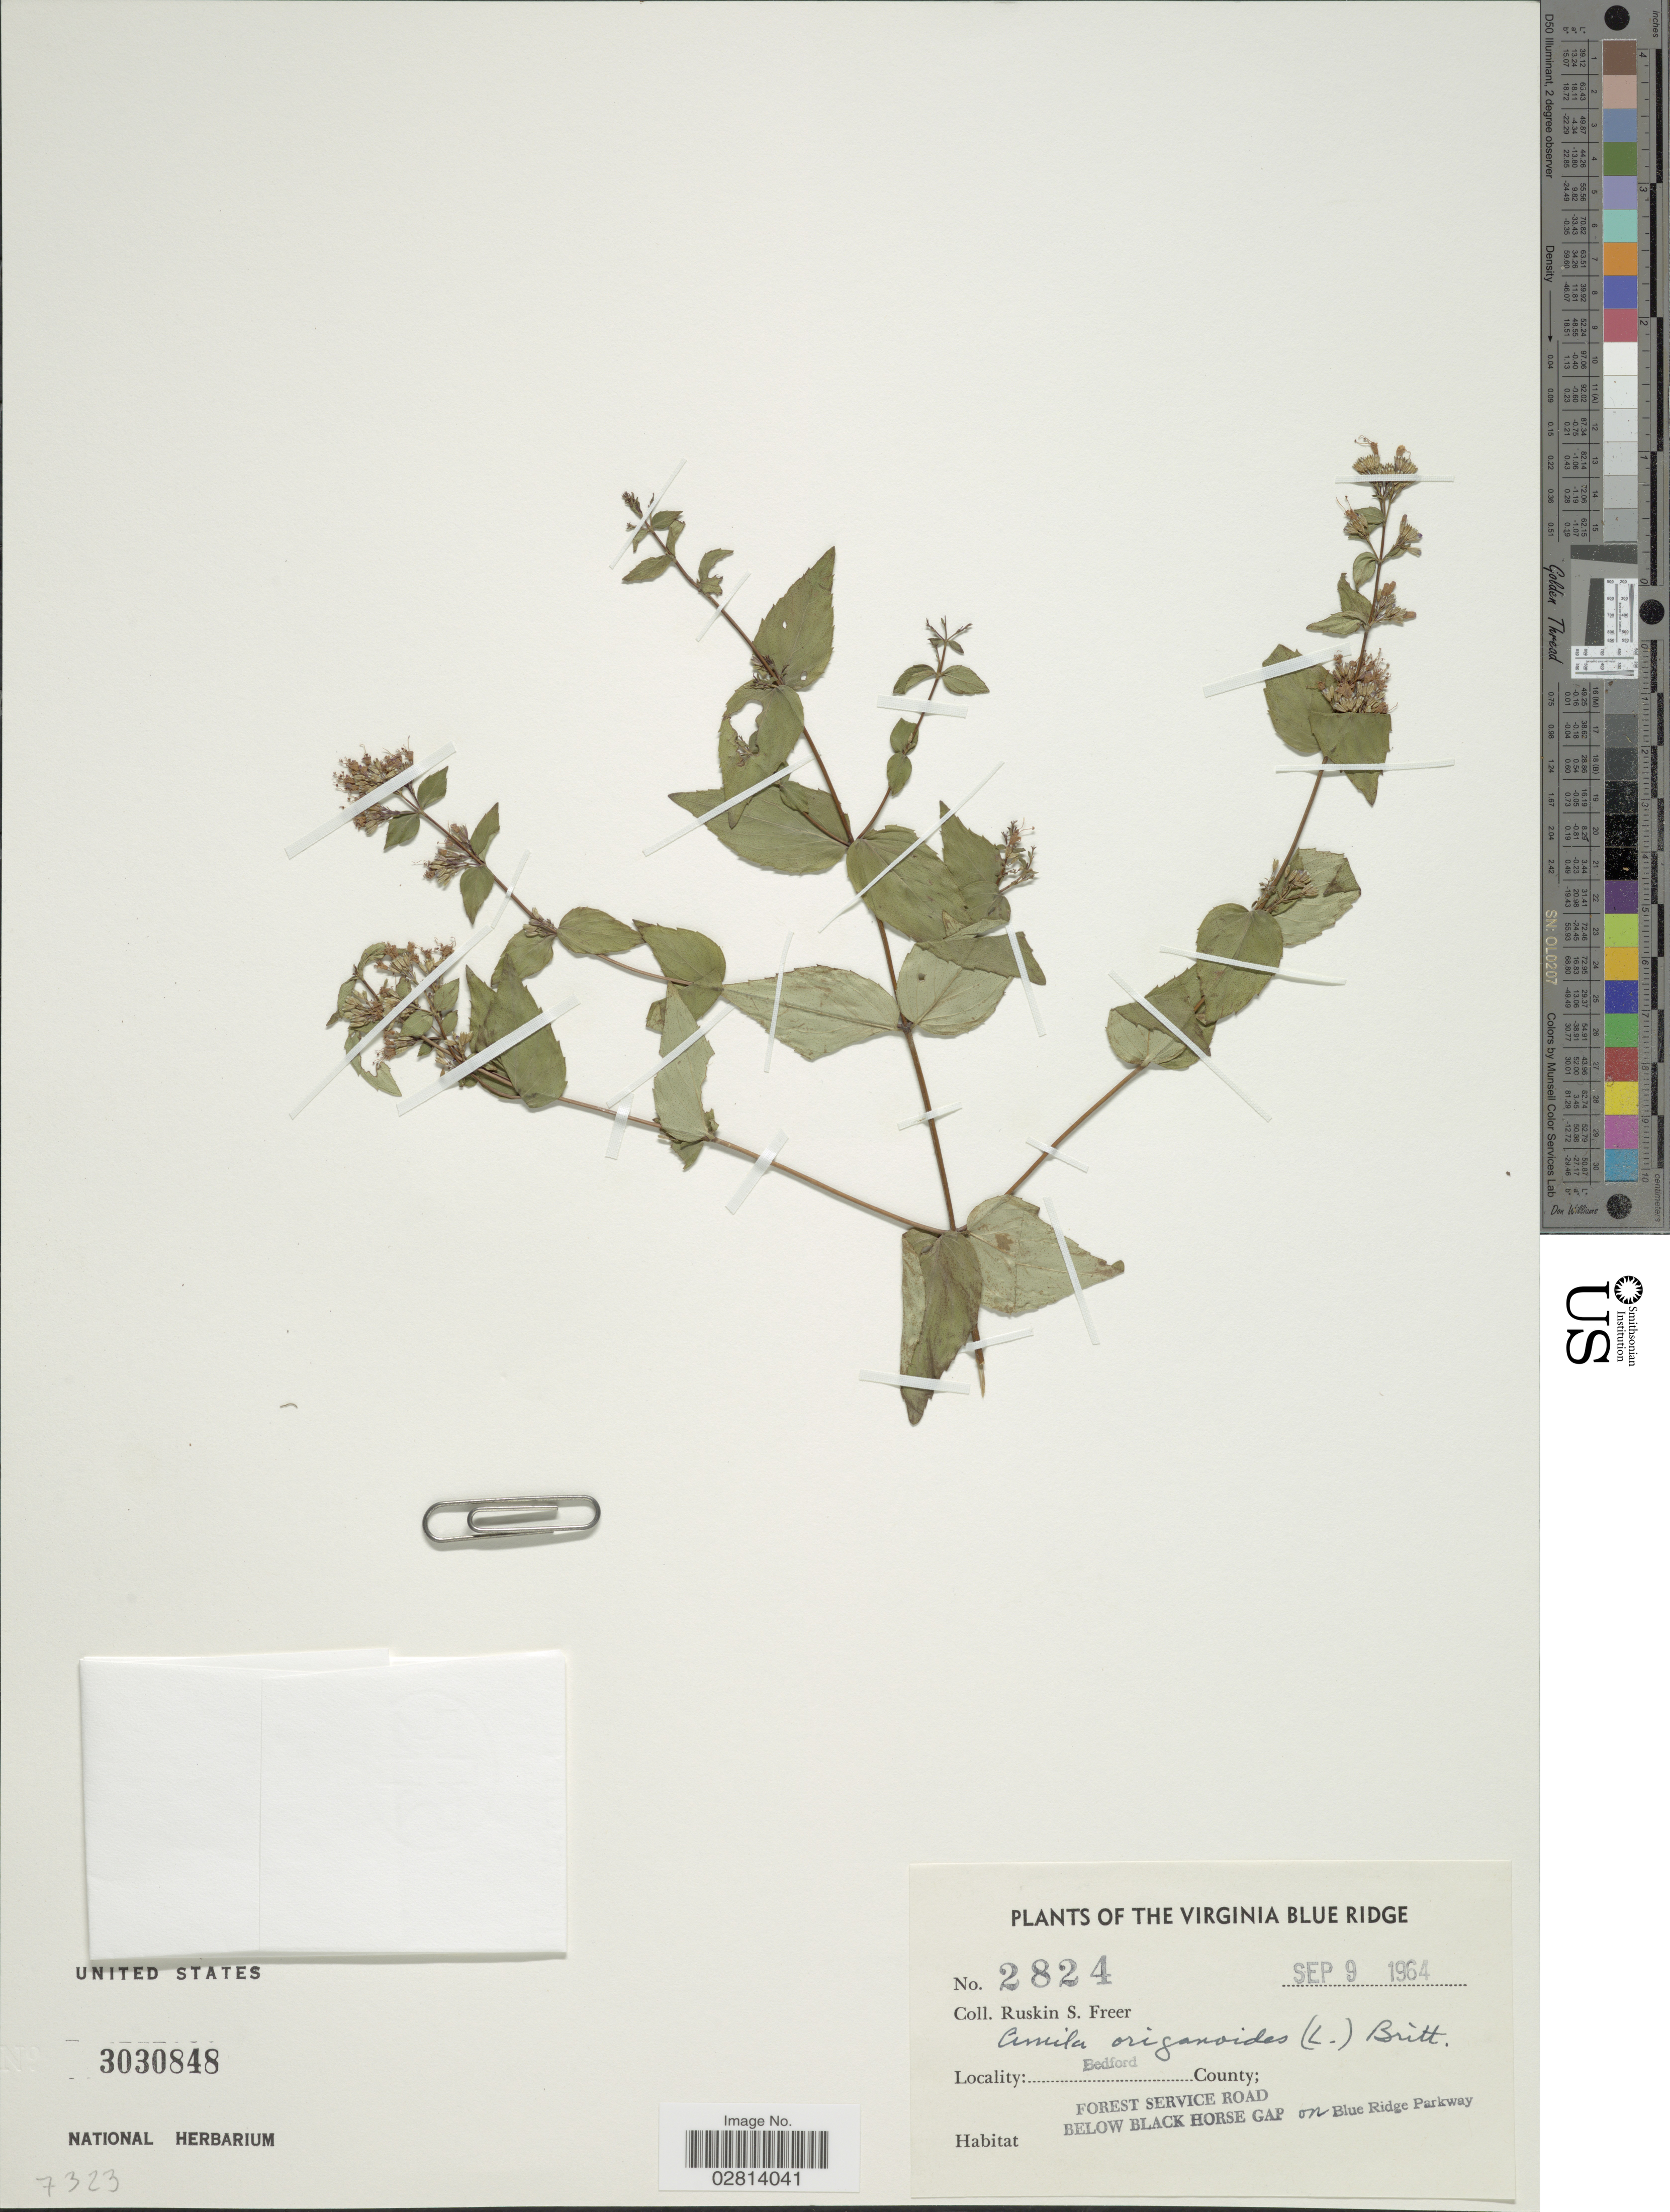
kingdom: Plantae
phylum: Tracheophyta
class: Magnoliopsida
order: Lamiales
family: Lamiaceae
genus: Cunila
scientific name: Cunila origanoides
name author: (L.) Britton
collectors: R. Freer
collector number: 2824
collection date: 1964-09-09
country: United States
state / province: Virginia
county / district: Bedford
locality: The Virginia Blue Ridge, Bedford County.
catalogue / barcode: US 3030848